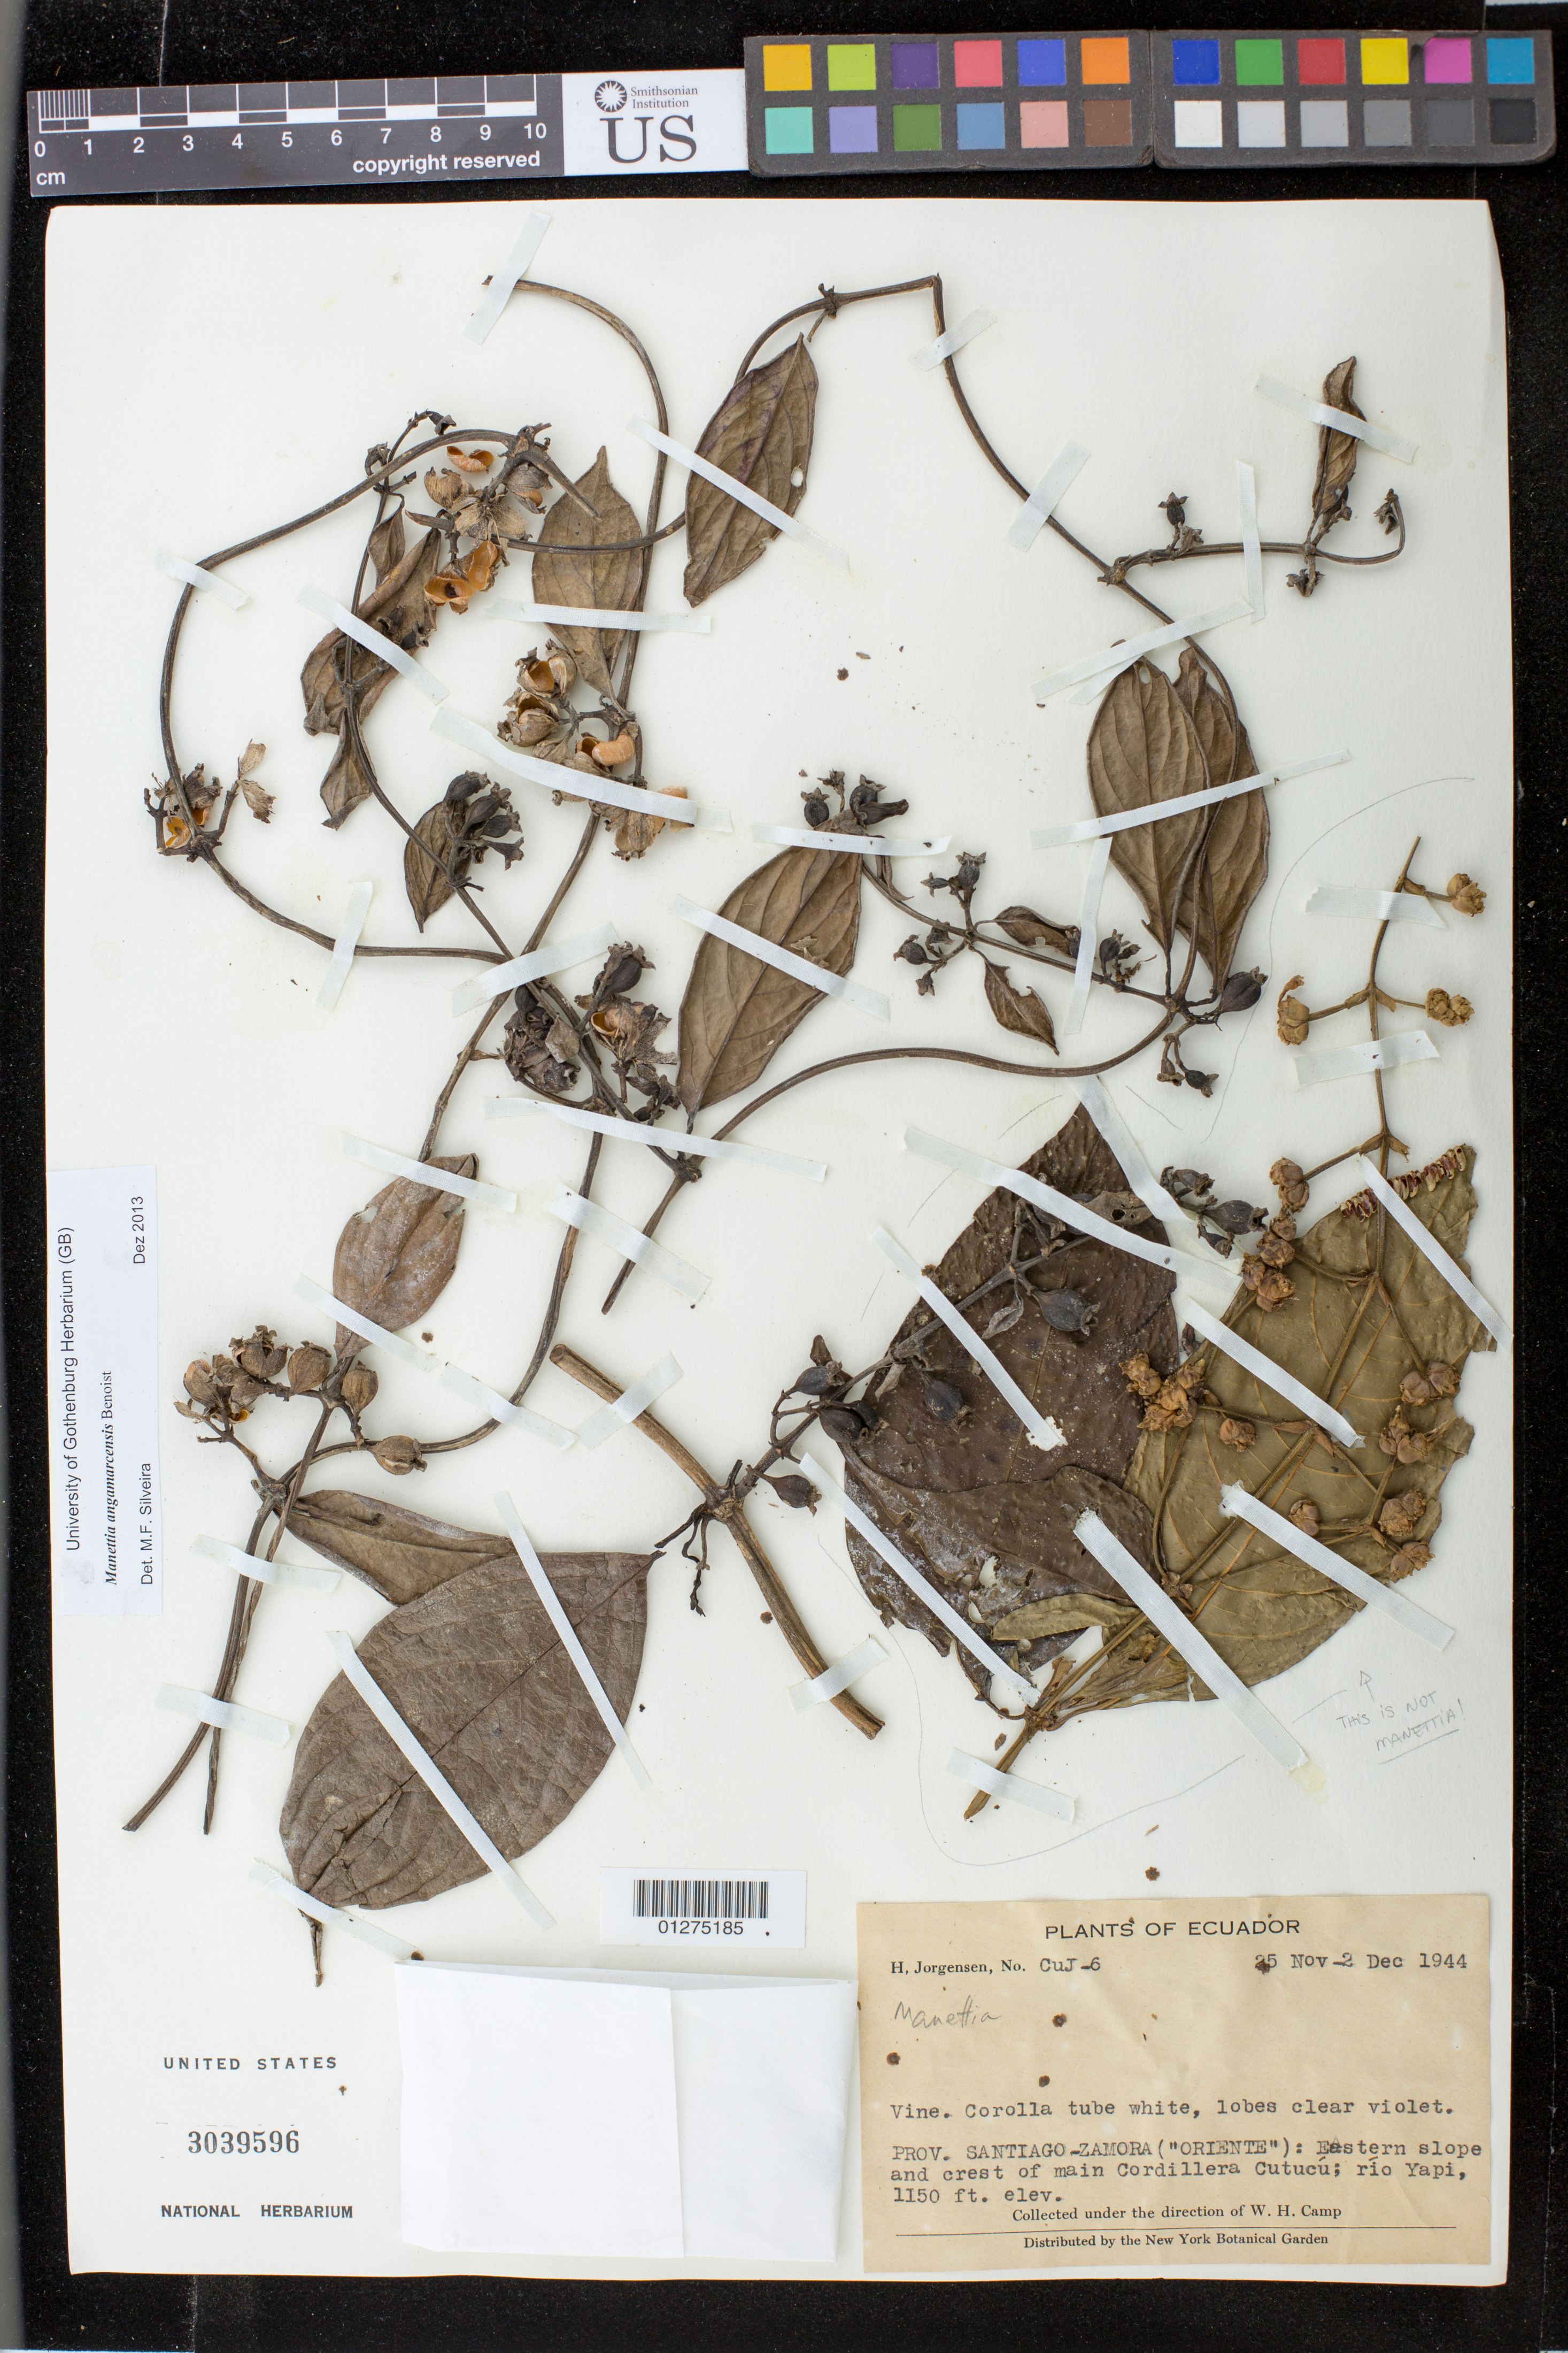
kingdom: Plantae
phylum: Tracheophyta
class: Magnoliopsida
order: Gentianales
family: Rubiaceae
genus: Manettia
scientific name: Manettia angamarcensis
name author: Benoist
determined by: Silveira, M. F.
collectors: H. Jørgensen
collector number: CuJ-6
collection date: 1944-11-25/1944-12-02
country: Ecuador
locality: Prov. Santiago-Zamora ("Oriente"): Eastern slope and crest of main Cordillera Cutucú; río Yapi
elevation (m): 351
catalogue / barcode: US 3039596